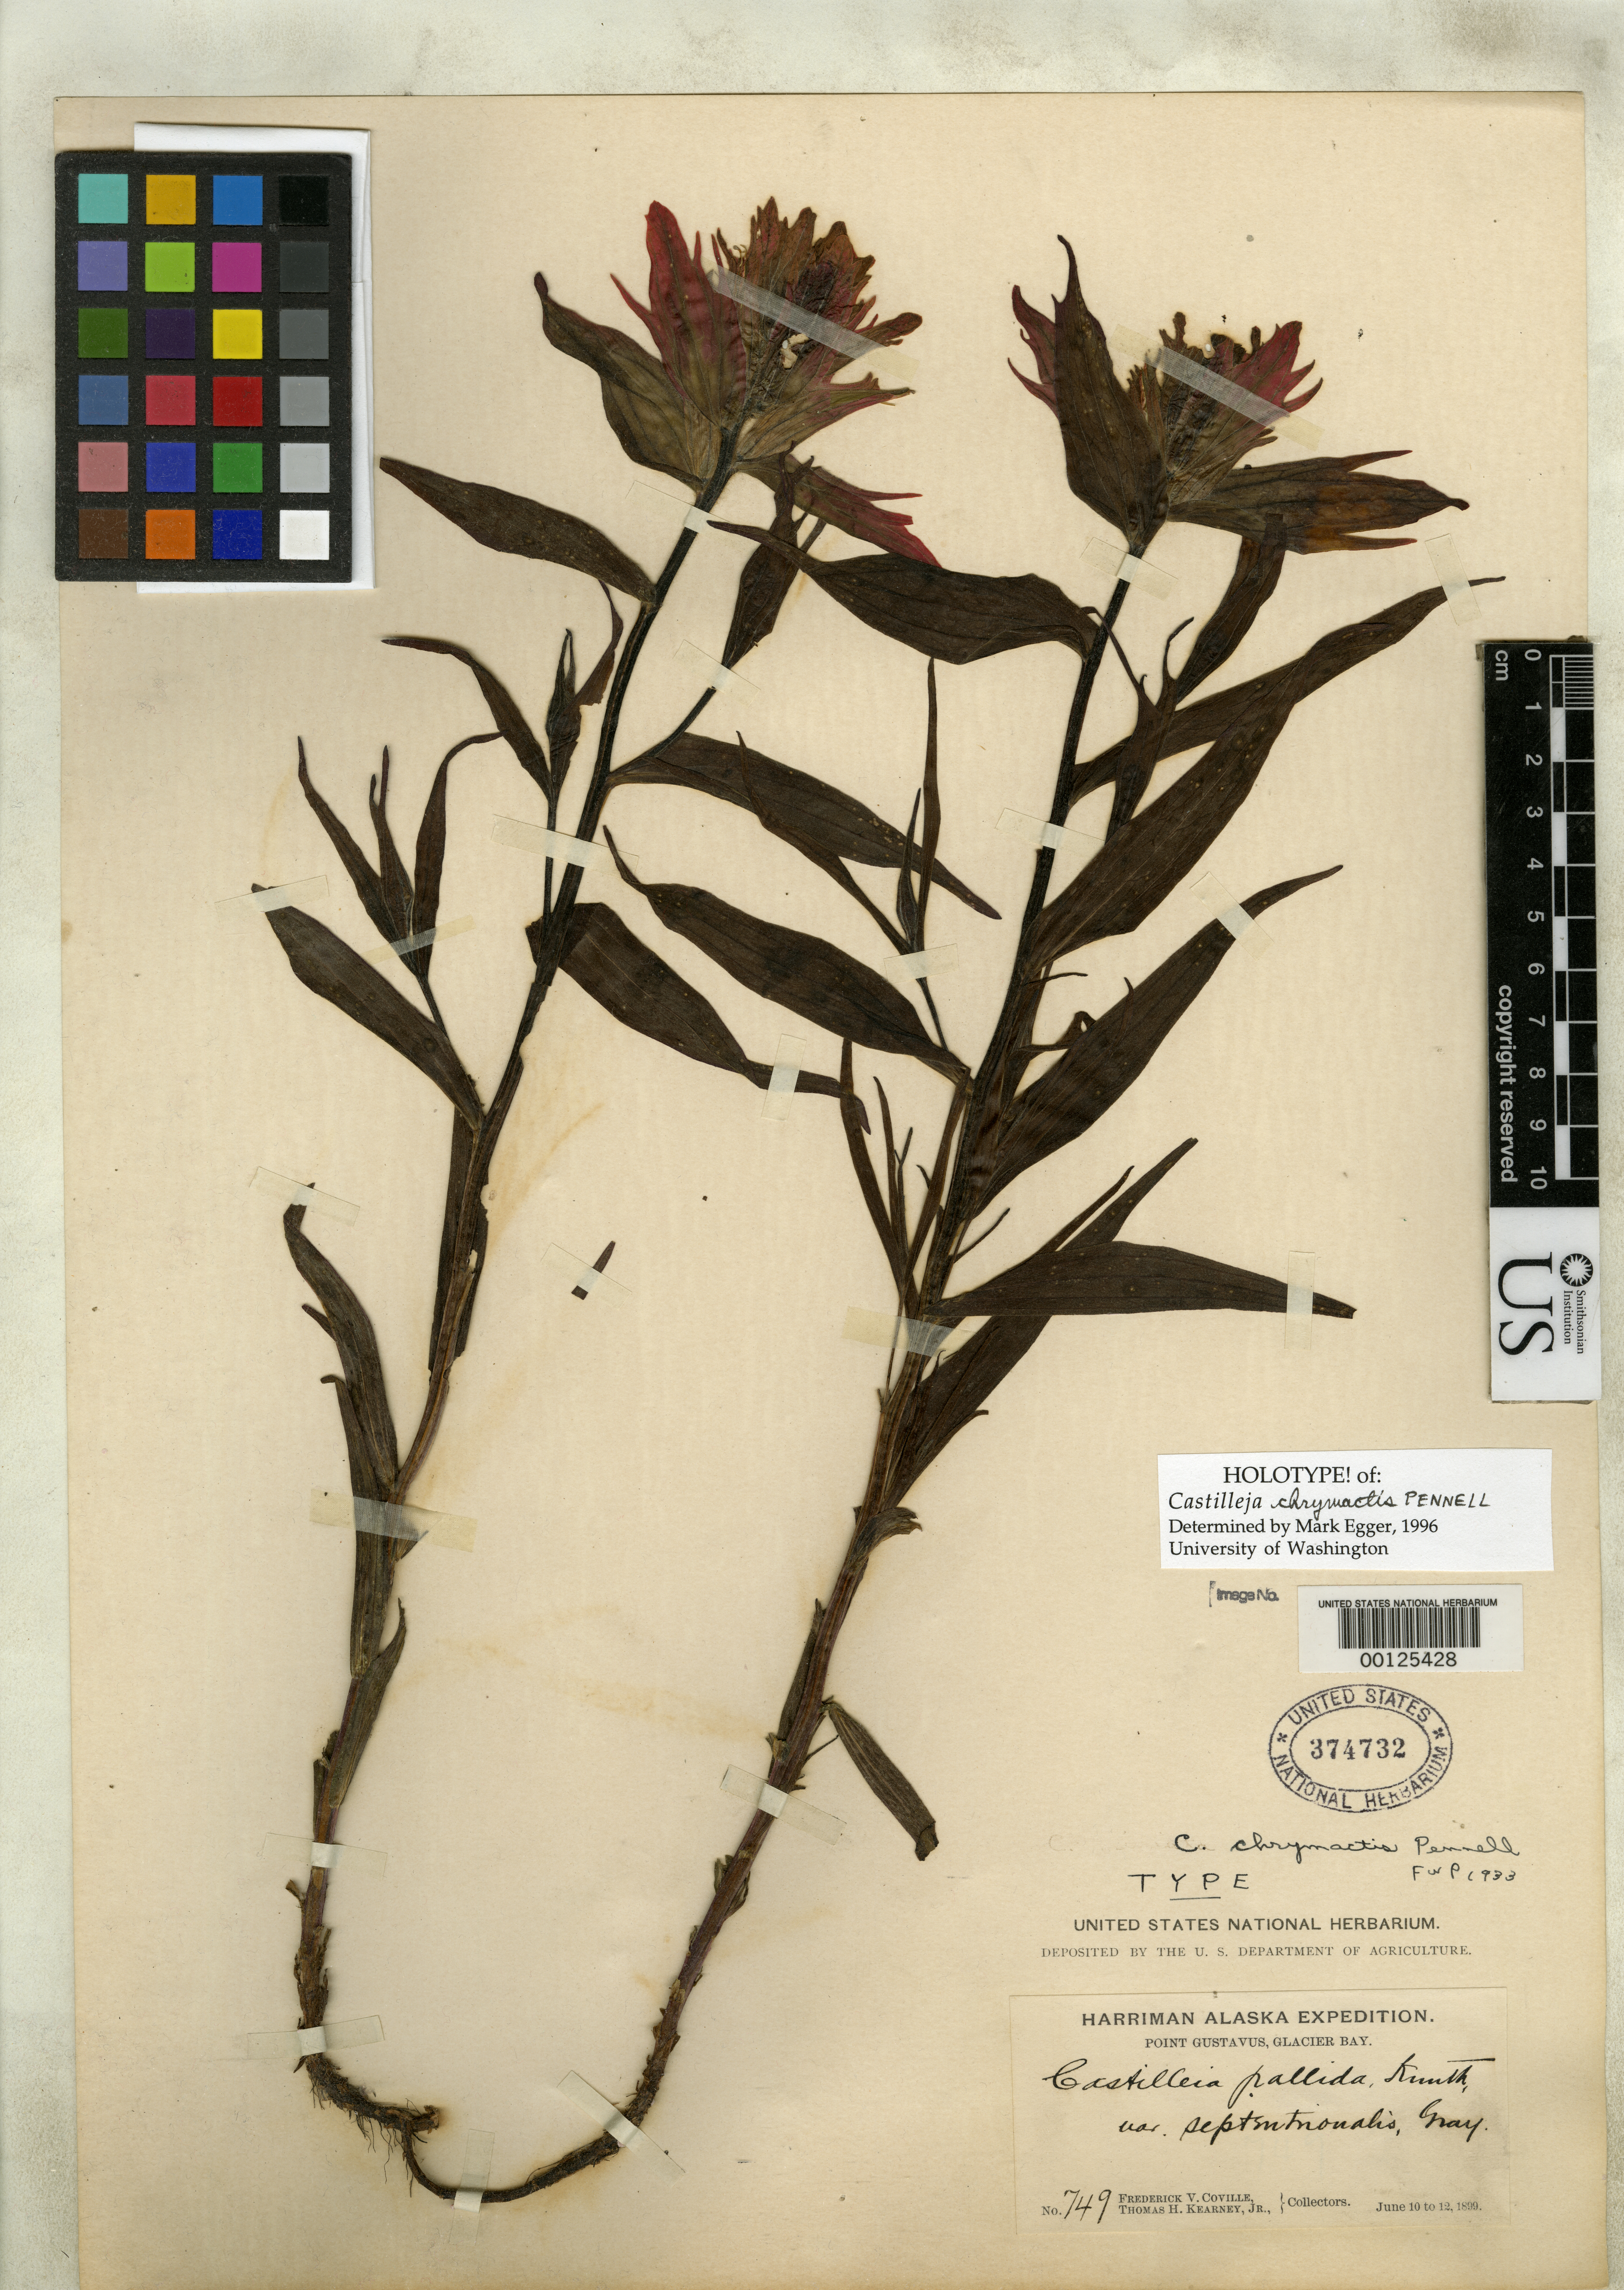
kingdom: Plantae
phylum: Tracheophyta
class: Magnoliopsida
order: Lamiales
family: Orobanchaceae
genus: Castilleja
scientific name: Castilleja chrymactis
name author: Pennell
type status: Holotype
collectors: F. V. Coville & T. H. Kearney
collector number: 749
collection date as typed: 10 Jun 1899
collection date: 1899-06-10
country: United States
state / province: Alaska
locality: Point Gustavus, Glacier Bay.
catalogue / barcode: US 374732